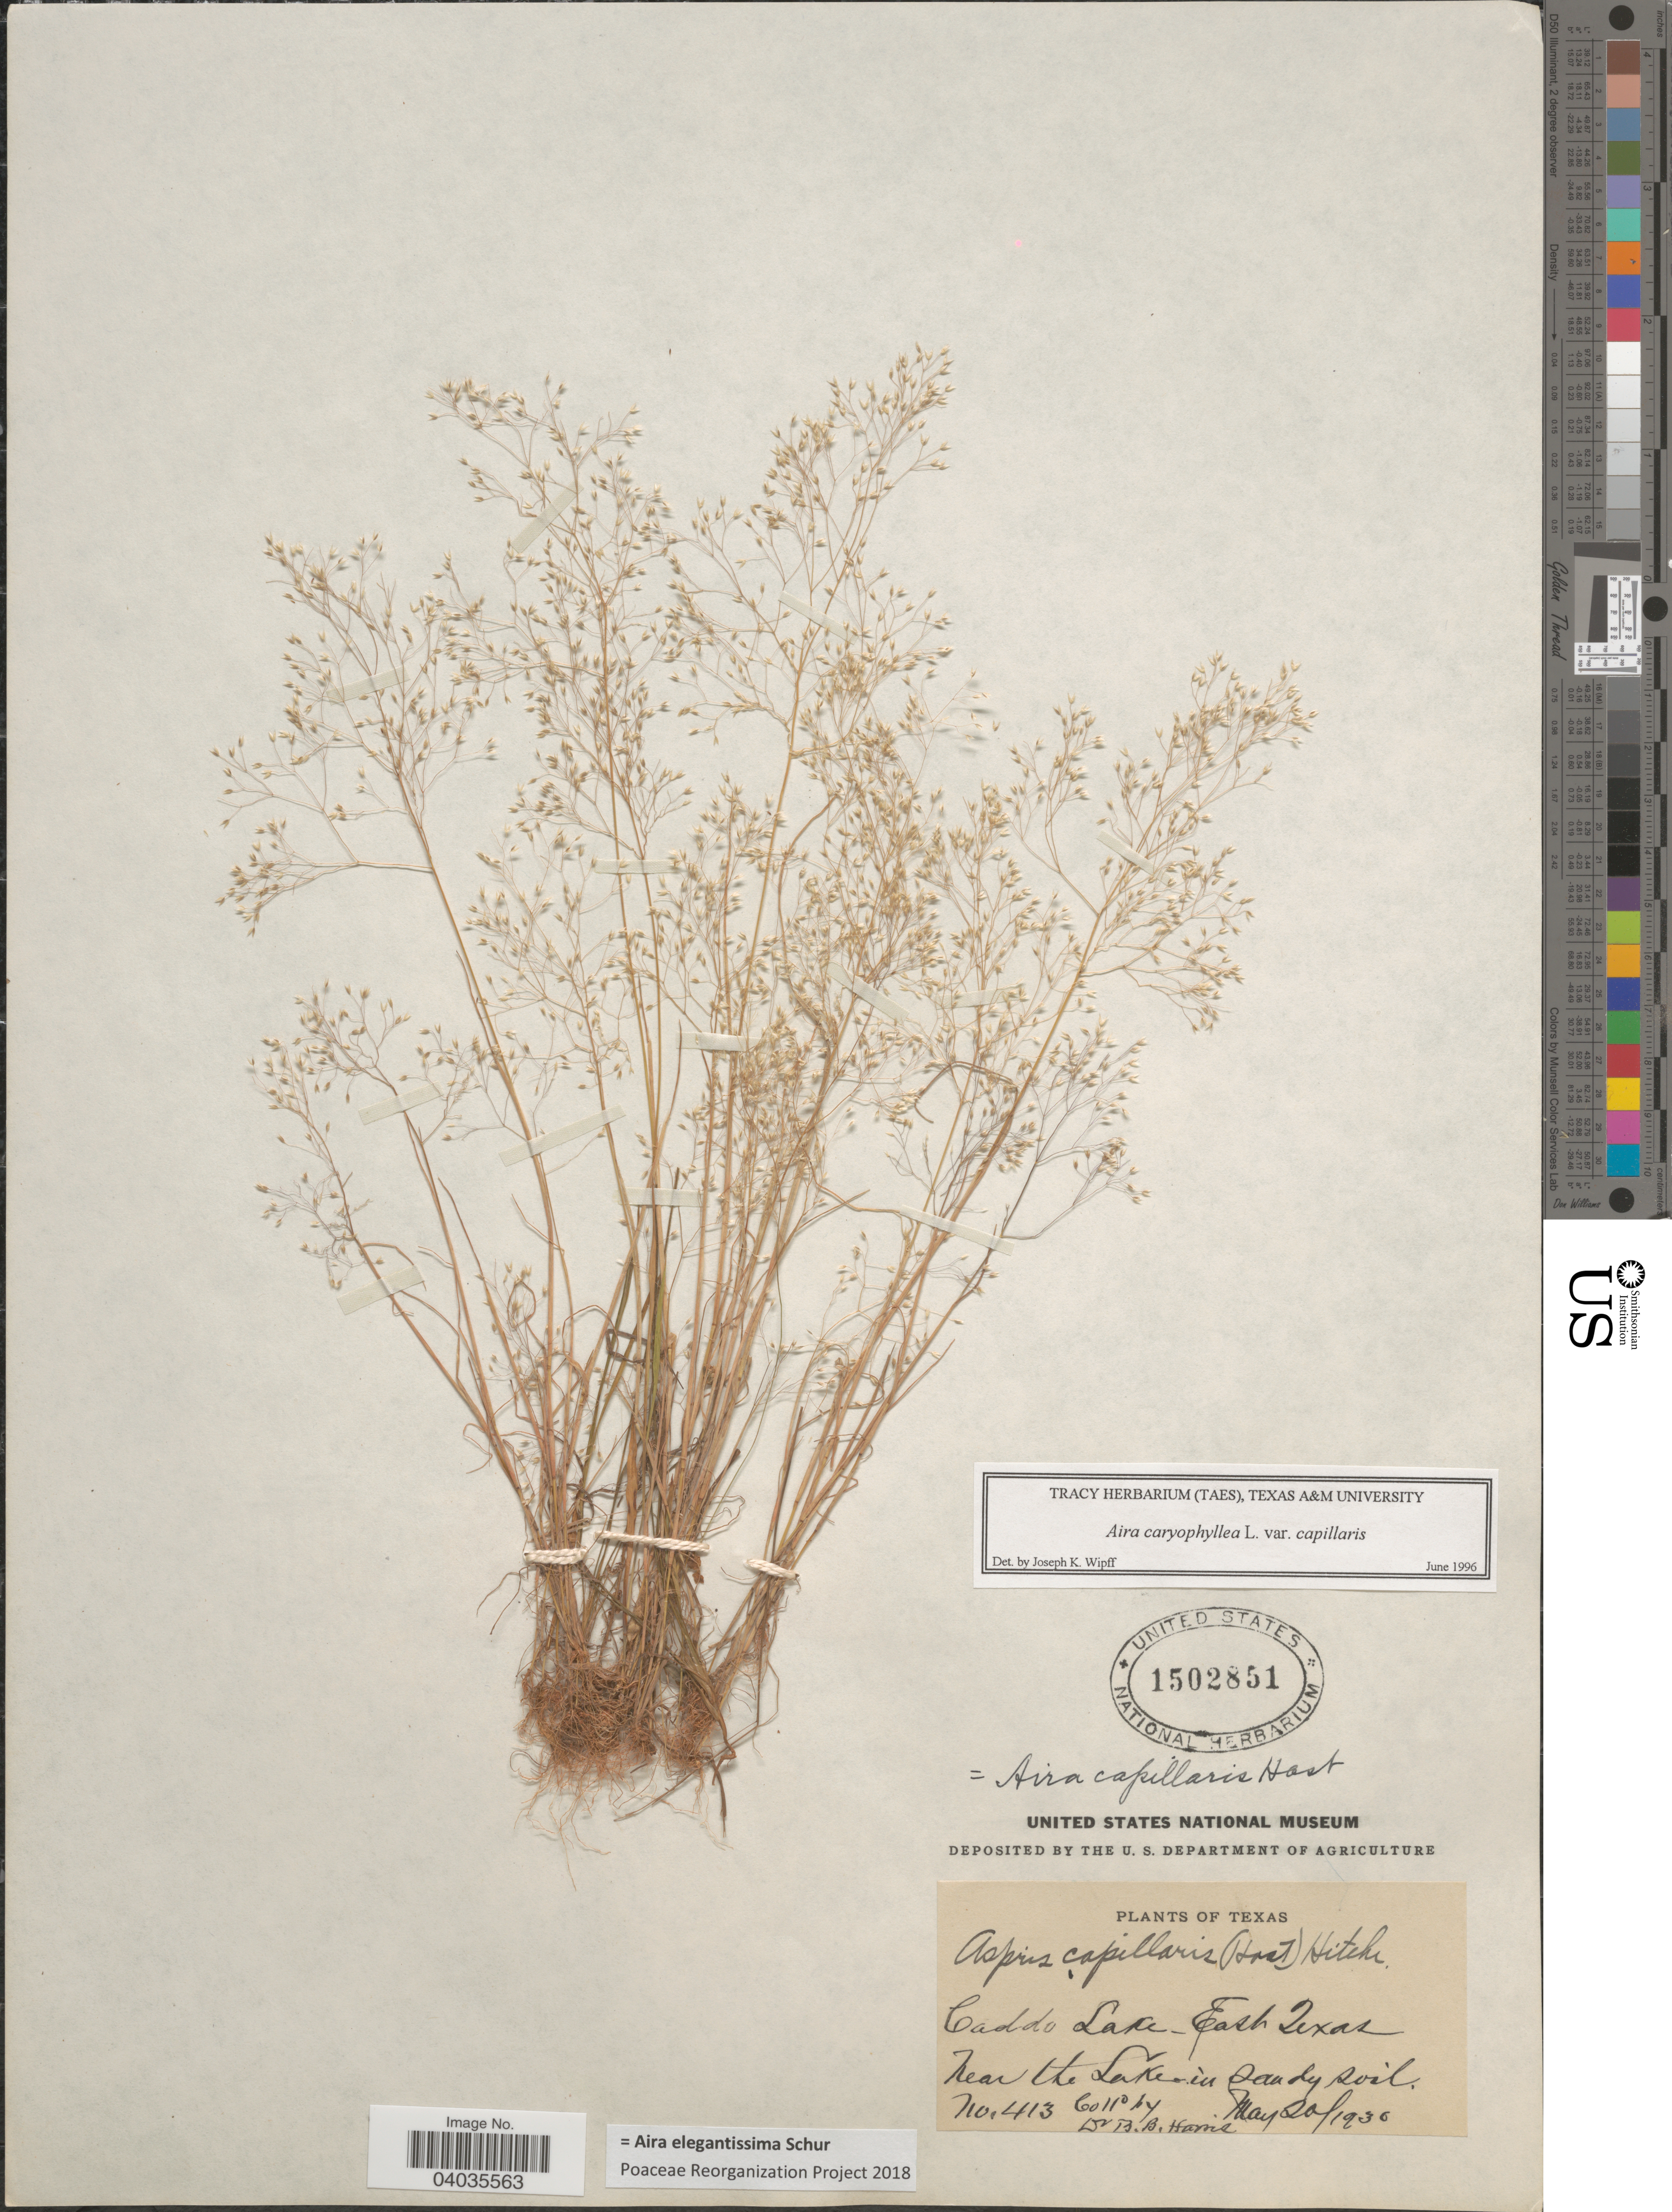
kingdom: Plantae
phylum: Tracheophyta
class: Liliopsida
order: Poales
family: Poaceae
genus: Aira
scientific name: Aira elegantissima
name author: Schur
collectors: B. B. Harris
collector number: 413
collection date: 1936-05-20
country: United States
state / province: Texas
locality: Caddo Lake-East Texas. Near the Lake in sandy soil.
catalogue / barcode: US 1502851